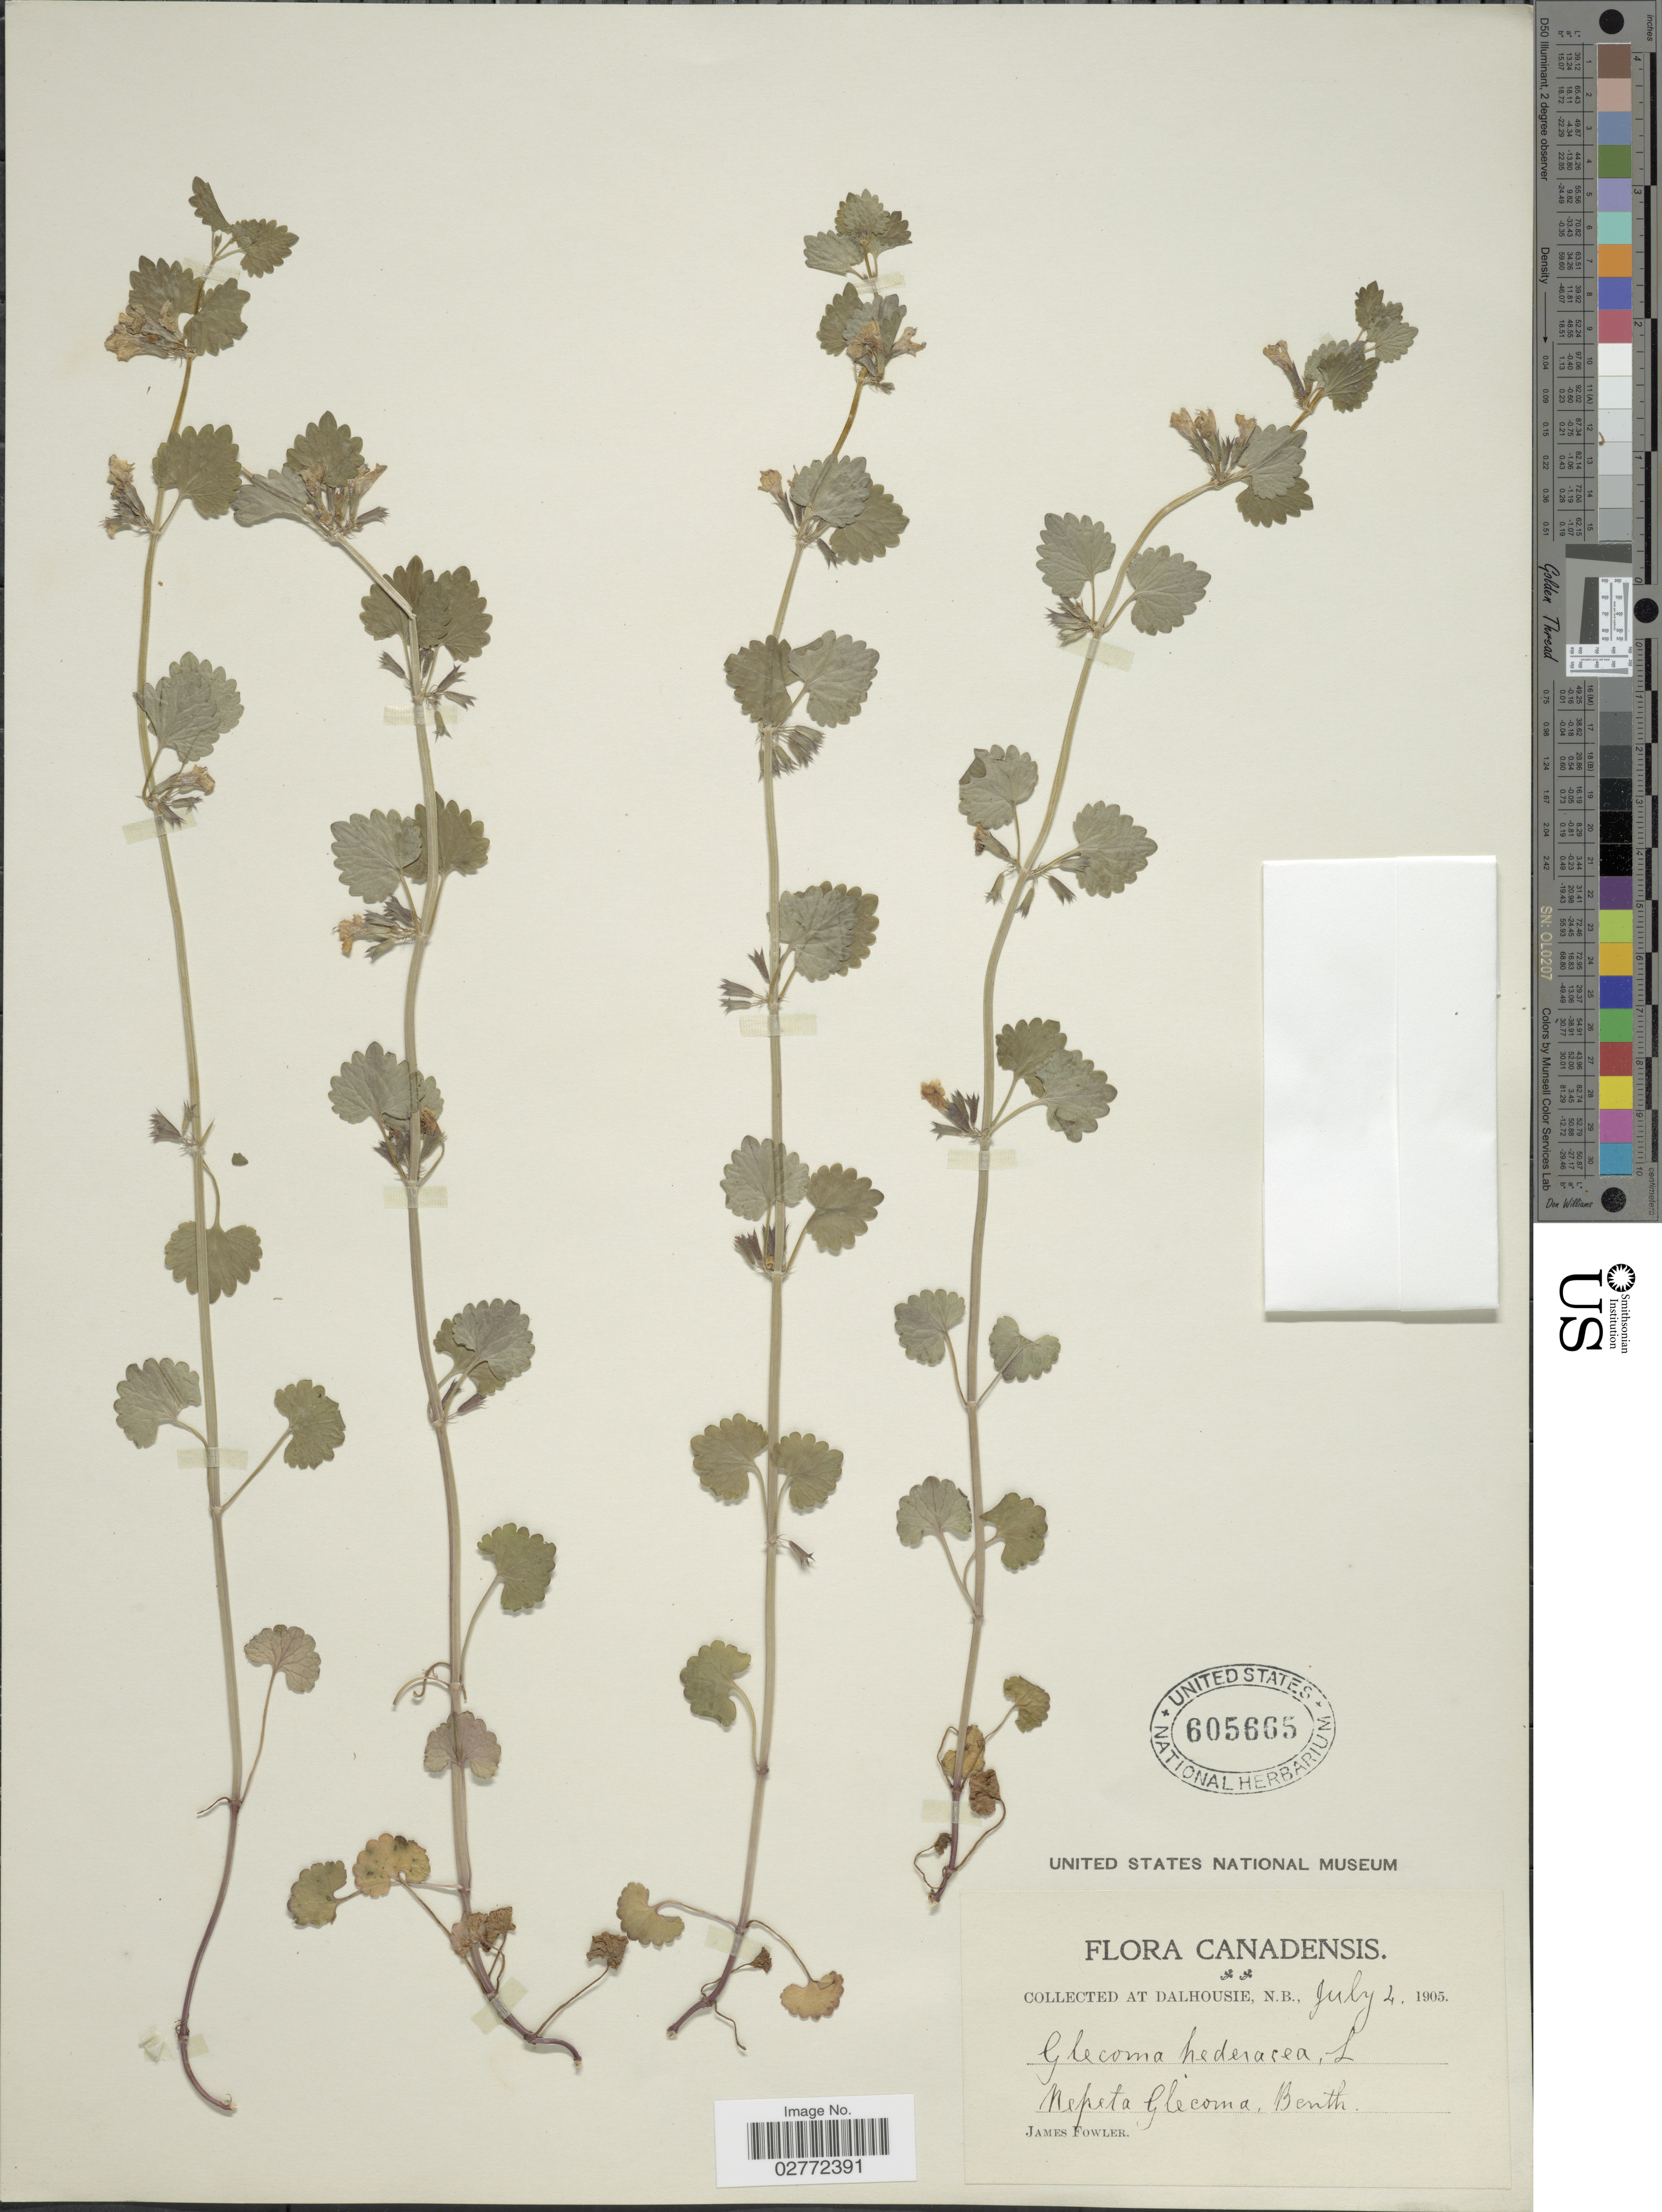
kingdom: Plantae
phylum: Tracheophyta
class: Magnoliopsida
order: Lamiales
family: Lamiaceae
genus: Glechoma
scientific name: Glechoma hederacea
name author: L.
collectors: J. P. Fowler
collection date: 1905-07-04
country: Canada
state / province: New Brunswick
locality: At Dalhousie, N.B.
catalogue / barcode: US 605665